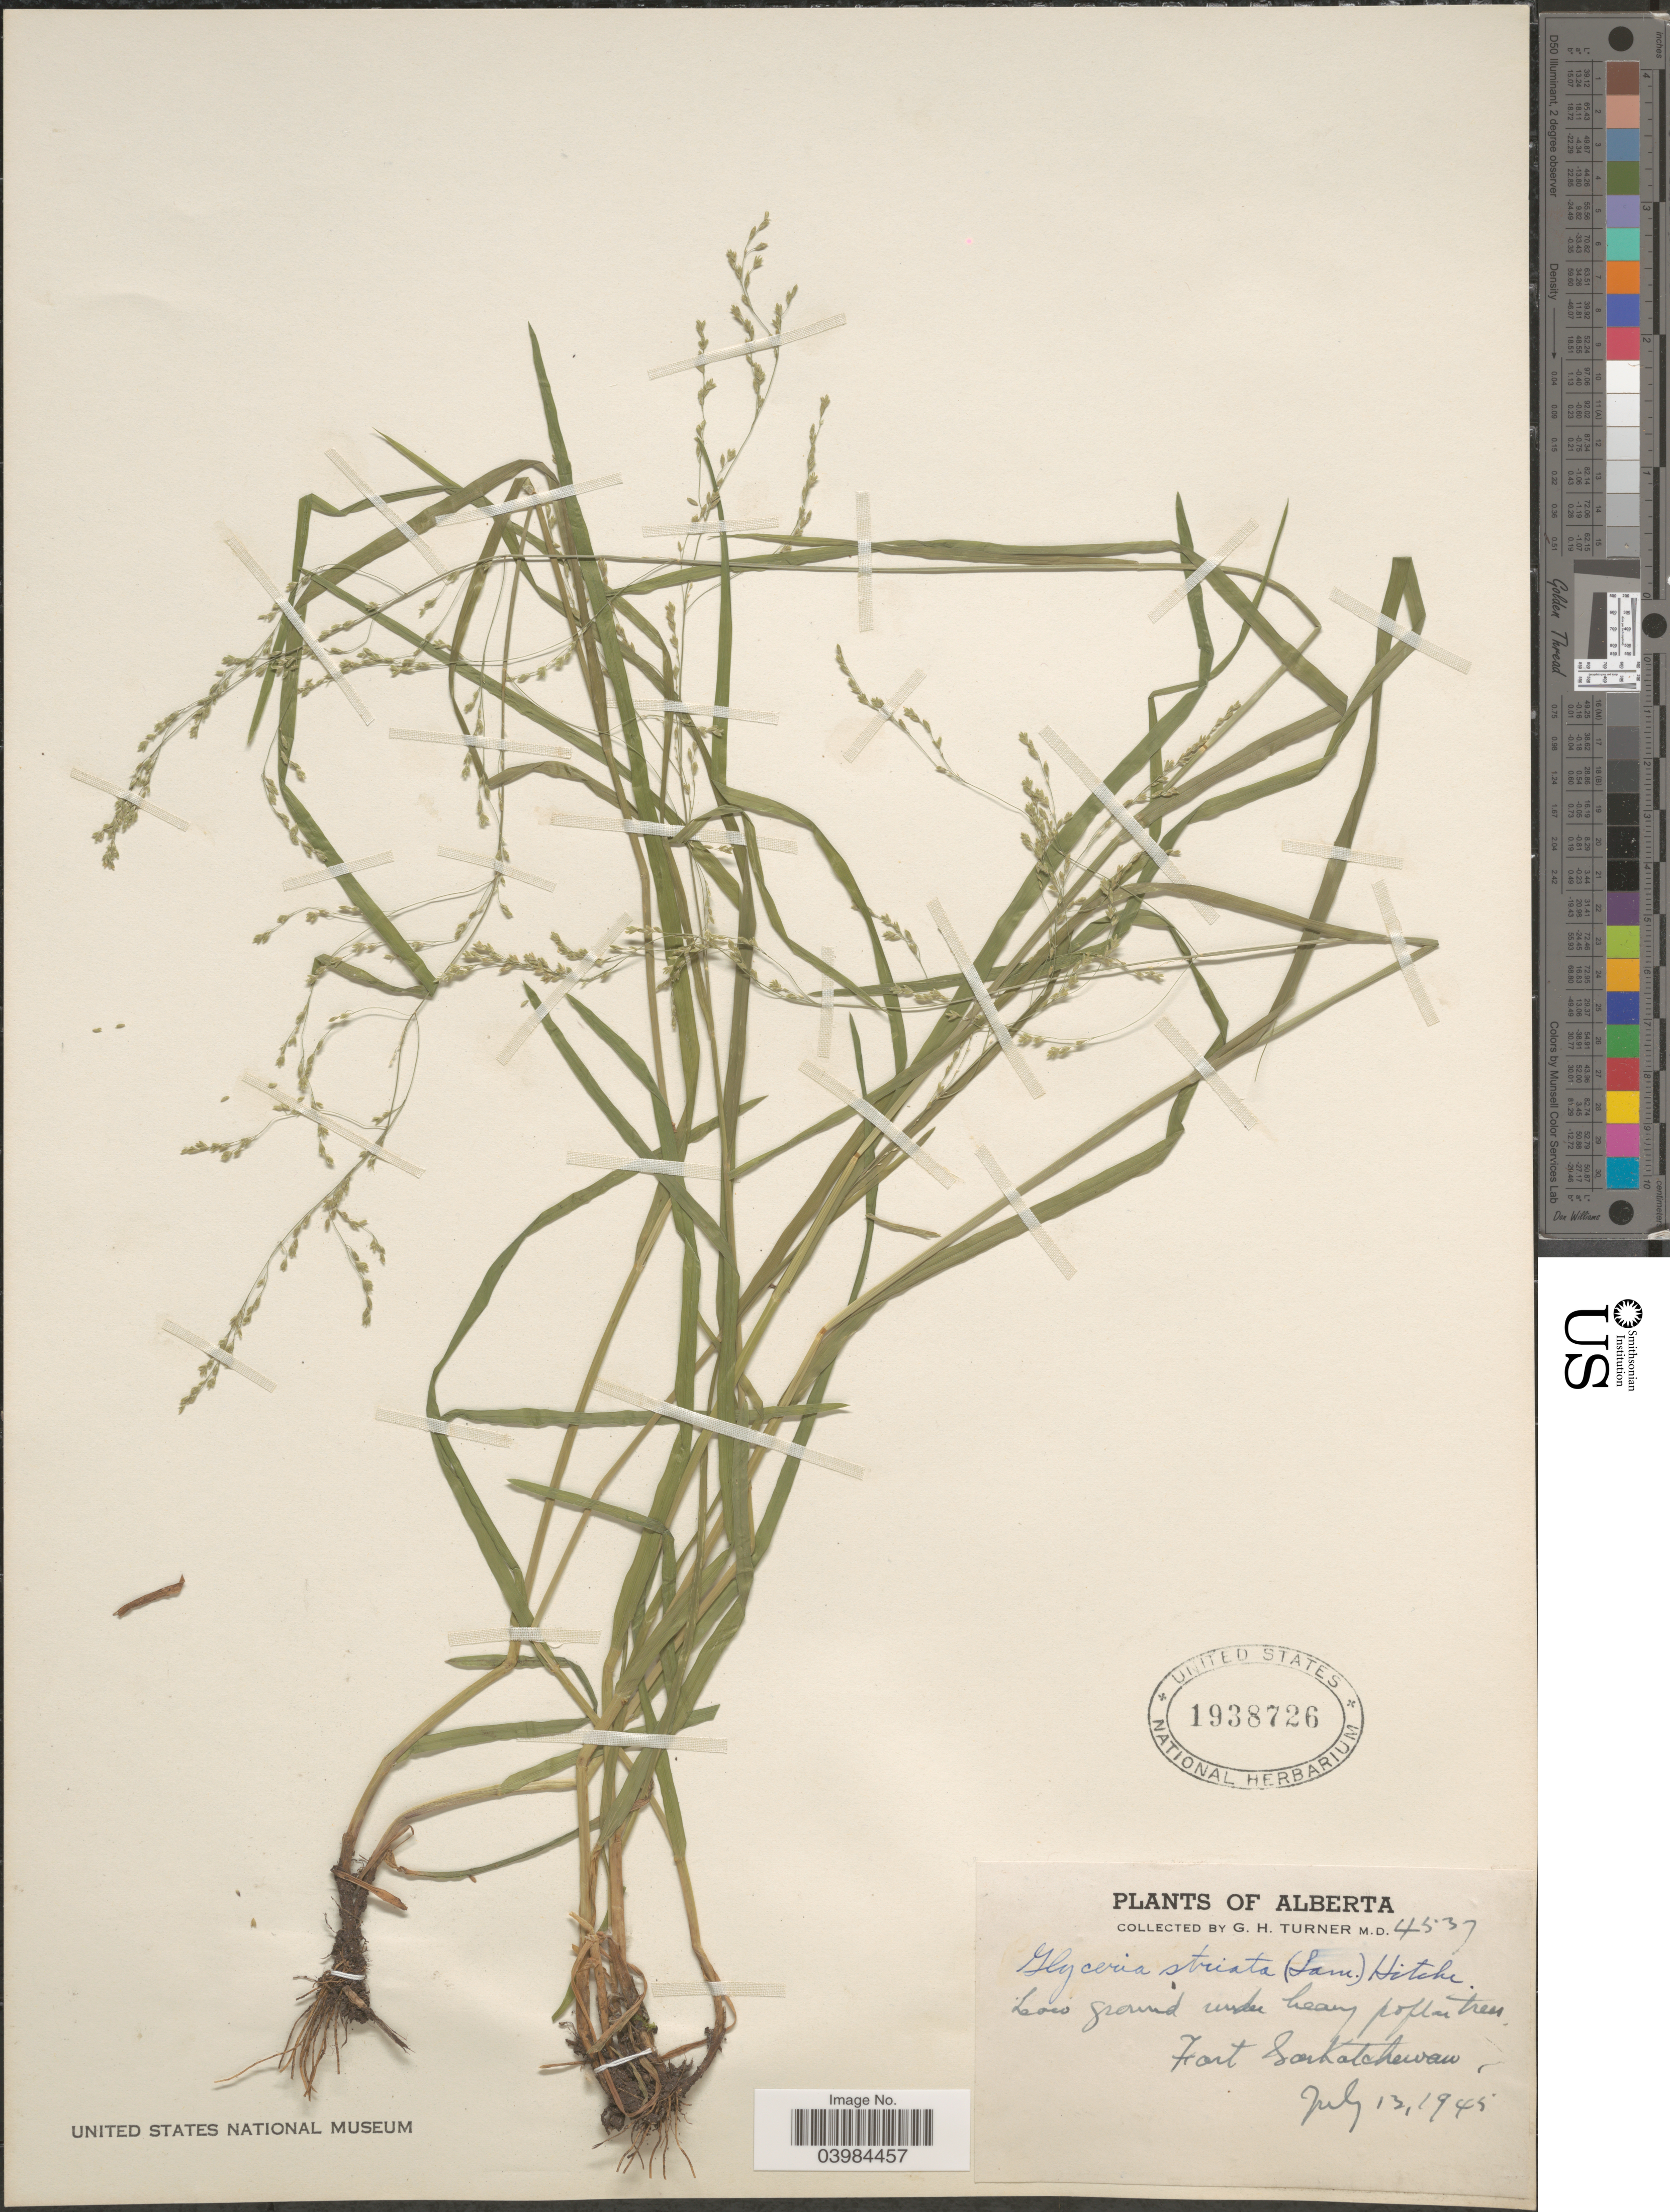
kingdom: Plantae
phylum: Tracheophyta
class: Liliopsida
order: Poales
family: Poaceae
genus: Glyceria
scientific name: Glyceria striata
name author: (Lam.) Hitchc.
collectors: G. H. Turner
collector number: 4537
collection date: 1945-07-13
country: Canada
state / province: Alberta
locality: Fort Saskatchewan.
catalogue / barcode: US 1938726